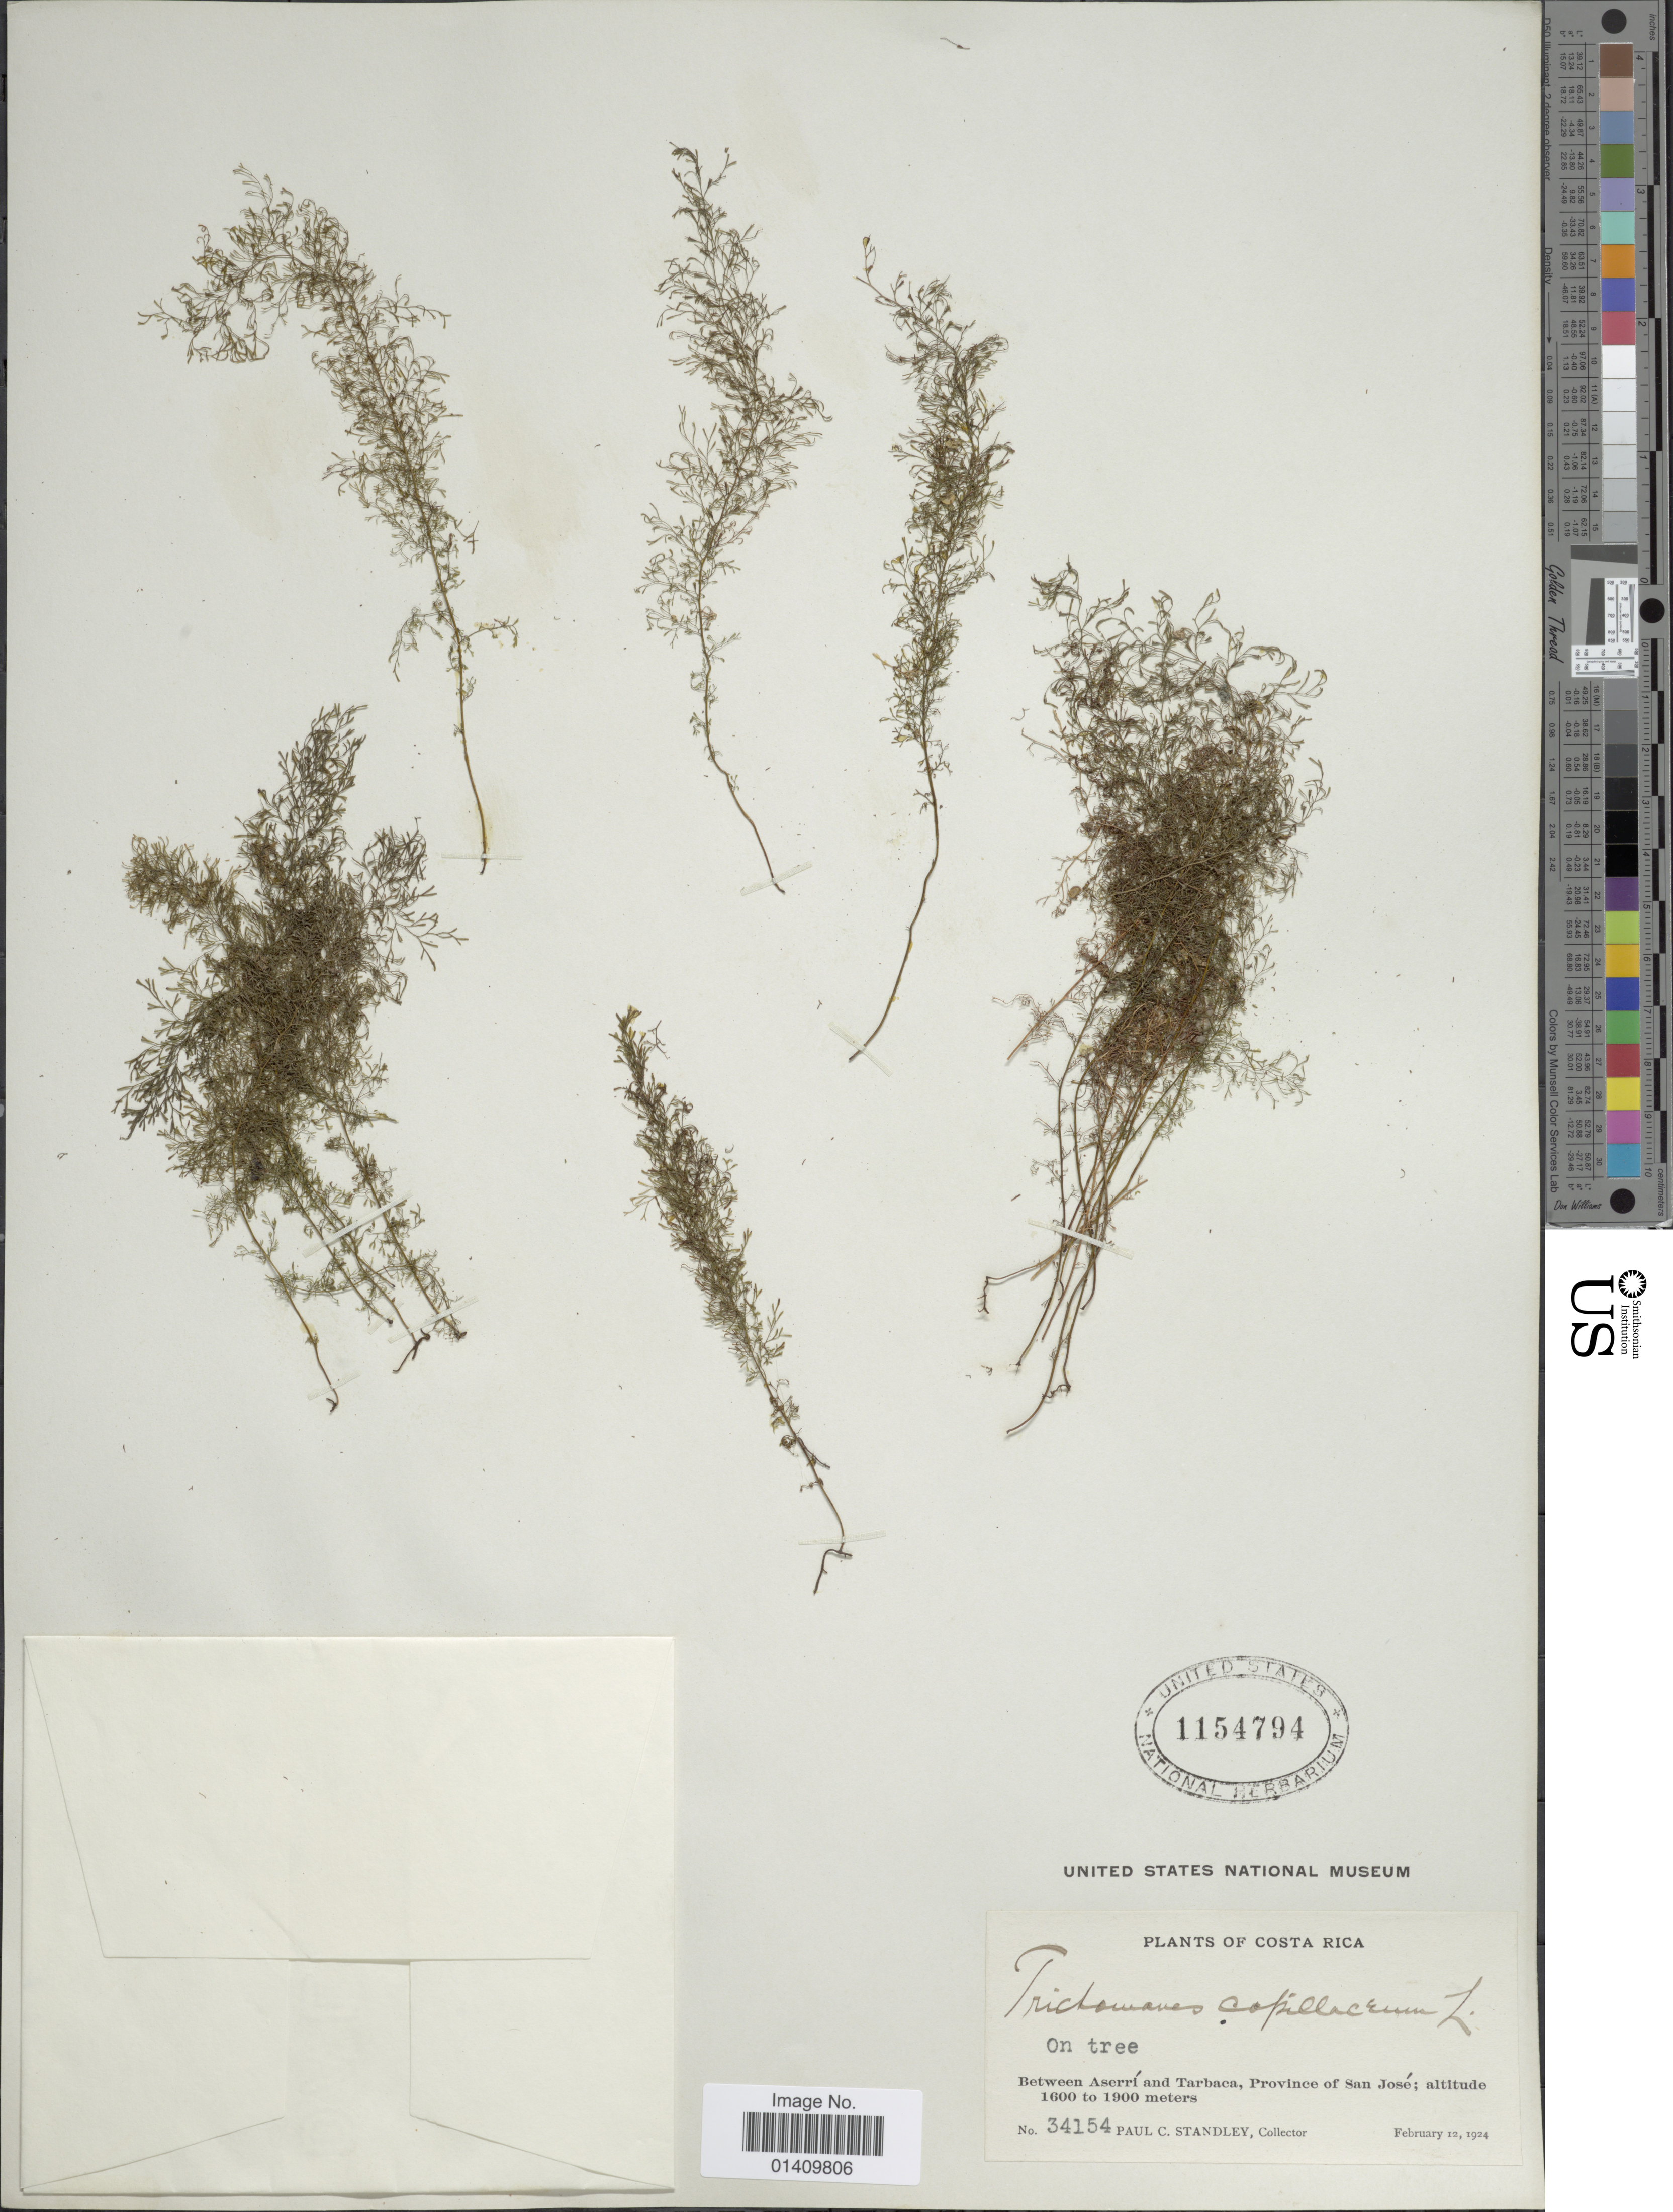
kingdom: Plantae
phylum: Tracheophyta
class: Polypodiopsida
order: Hymenophyllales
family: Hymenophyllaceae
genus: Polyphlebium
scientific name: Polyphlebium angustatum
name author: (Carmich.) Ebihara & Dubuisson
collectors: P. C. Standley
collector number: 34154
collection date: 1924-02-12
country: Costa Rica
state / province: San José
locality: Between Aserri and Tarbaca province of San Jose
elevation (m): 1600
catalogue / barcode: US 1154794